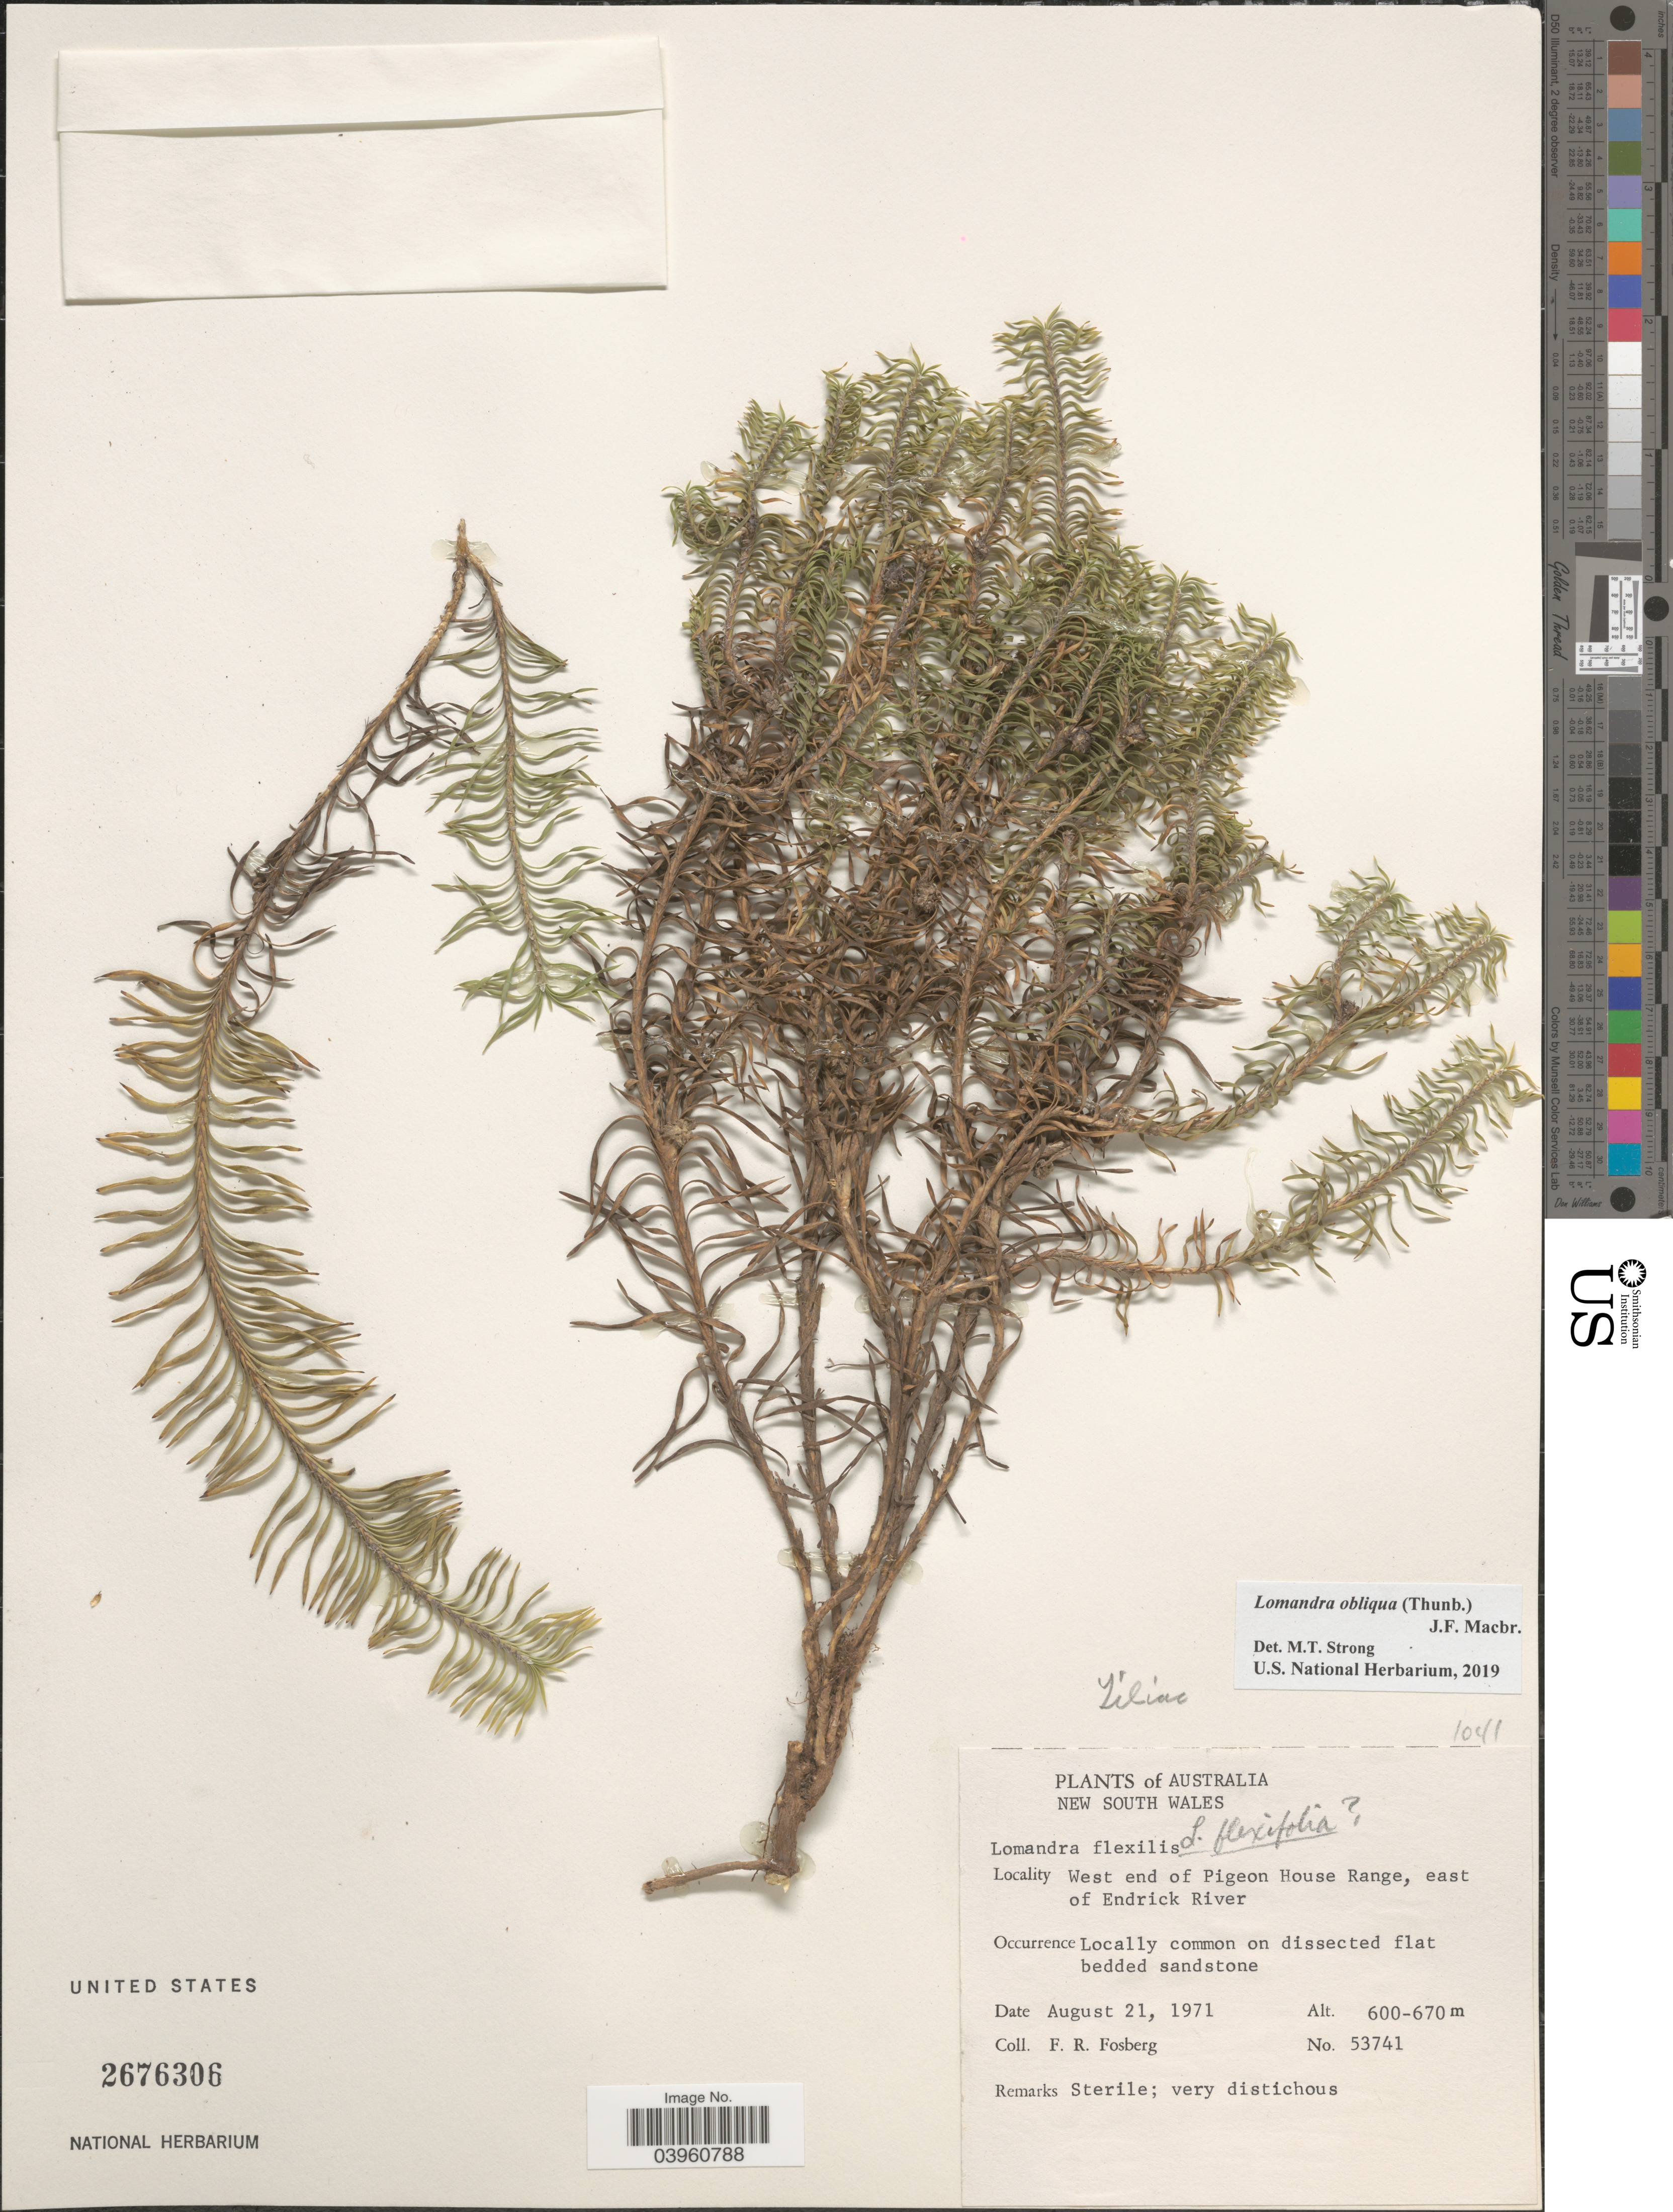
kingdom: Plantae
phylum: Tracheophyta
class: Liliopsida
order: Asparagales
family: Asparagaceae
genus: Lomandra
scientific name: Lomandra obliqua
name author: (Thunb.) J.F. Macbr.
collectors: F. R. Fosberg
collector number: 53741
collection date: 1971-08-21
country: Australia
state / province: New South Wales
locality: West end of Pigeon House Range, east of Endrick River.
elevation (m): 600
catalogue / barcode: US 2676306